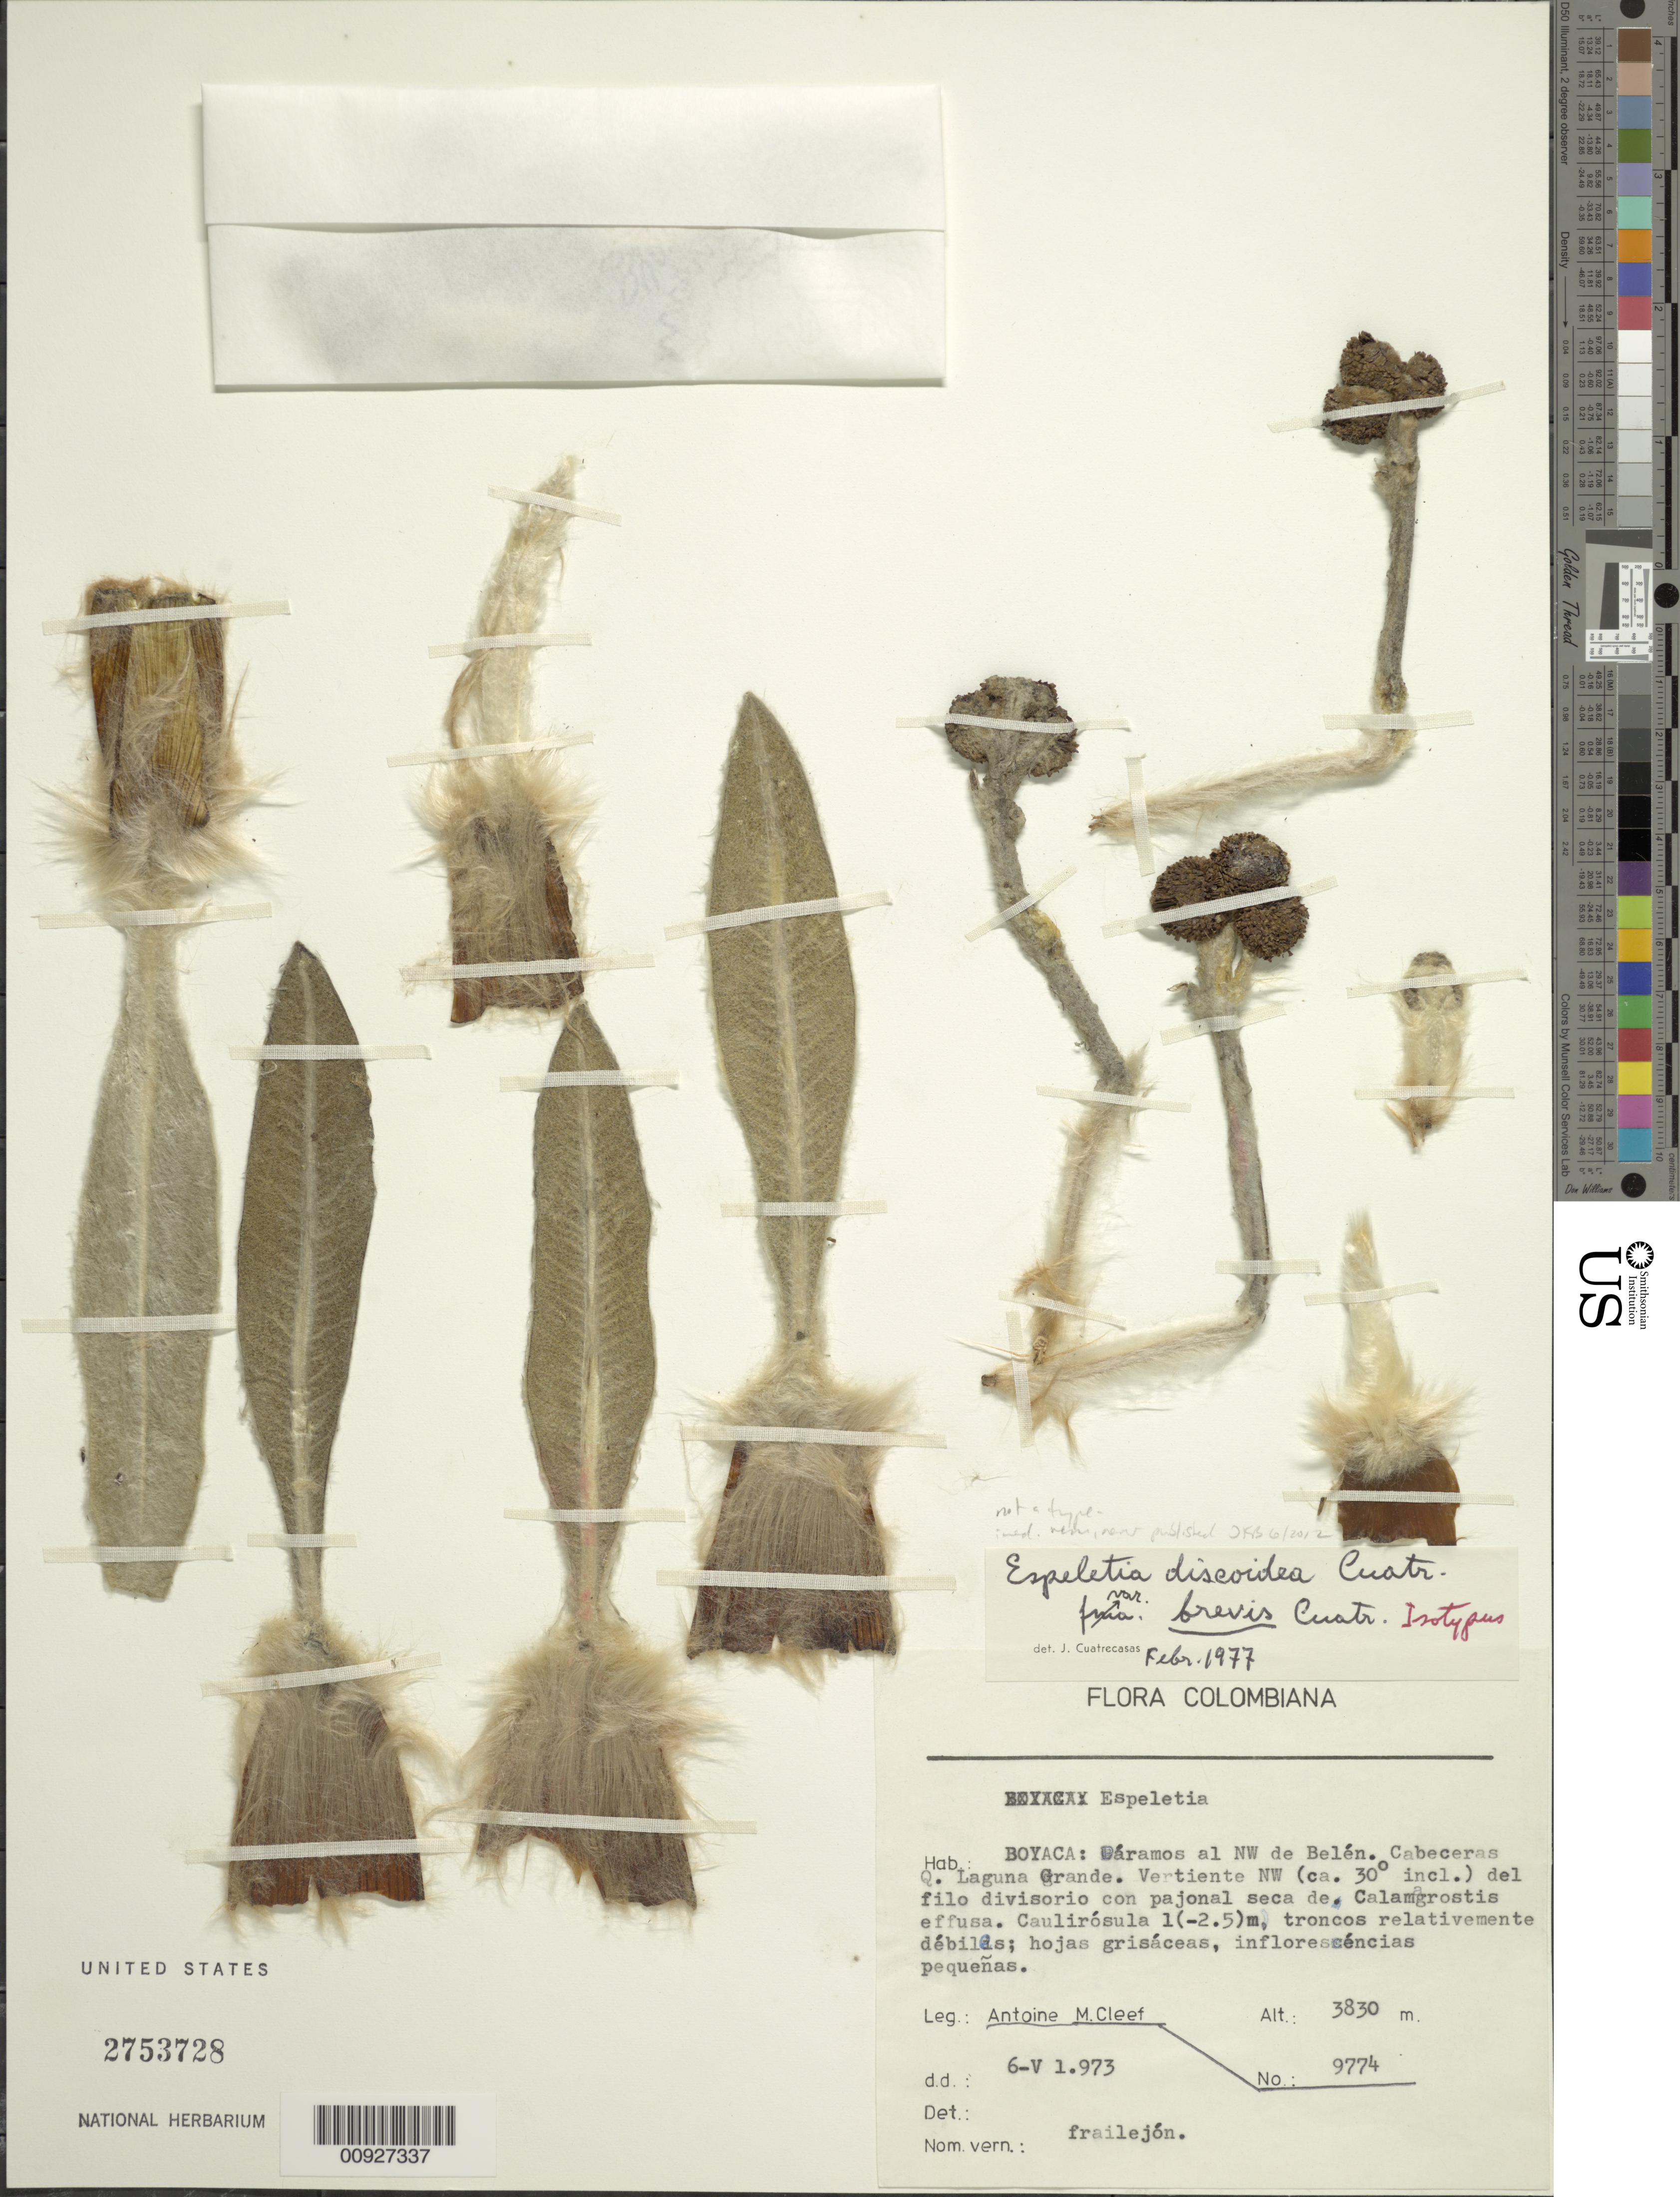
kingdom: Plantae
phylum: Tracheophyta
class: Magnoliopsida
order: Asterales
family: Asteraceae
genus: Espeletia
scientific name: Espeletia discoidea f. brevis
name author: Cuatrec.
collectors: A. M. Cleef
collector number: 9774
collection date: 1973-05-06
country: Colombia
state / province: Boyacá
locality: Páramos al NW de Belén. Cabeceras Q. Laguna Grande. Vertiente NW(30º inclin.) del filo divisorio con pajonal seco de Calamagostris effusa.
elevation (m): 3830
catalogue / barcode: US 2753728